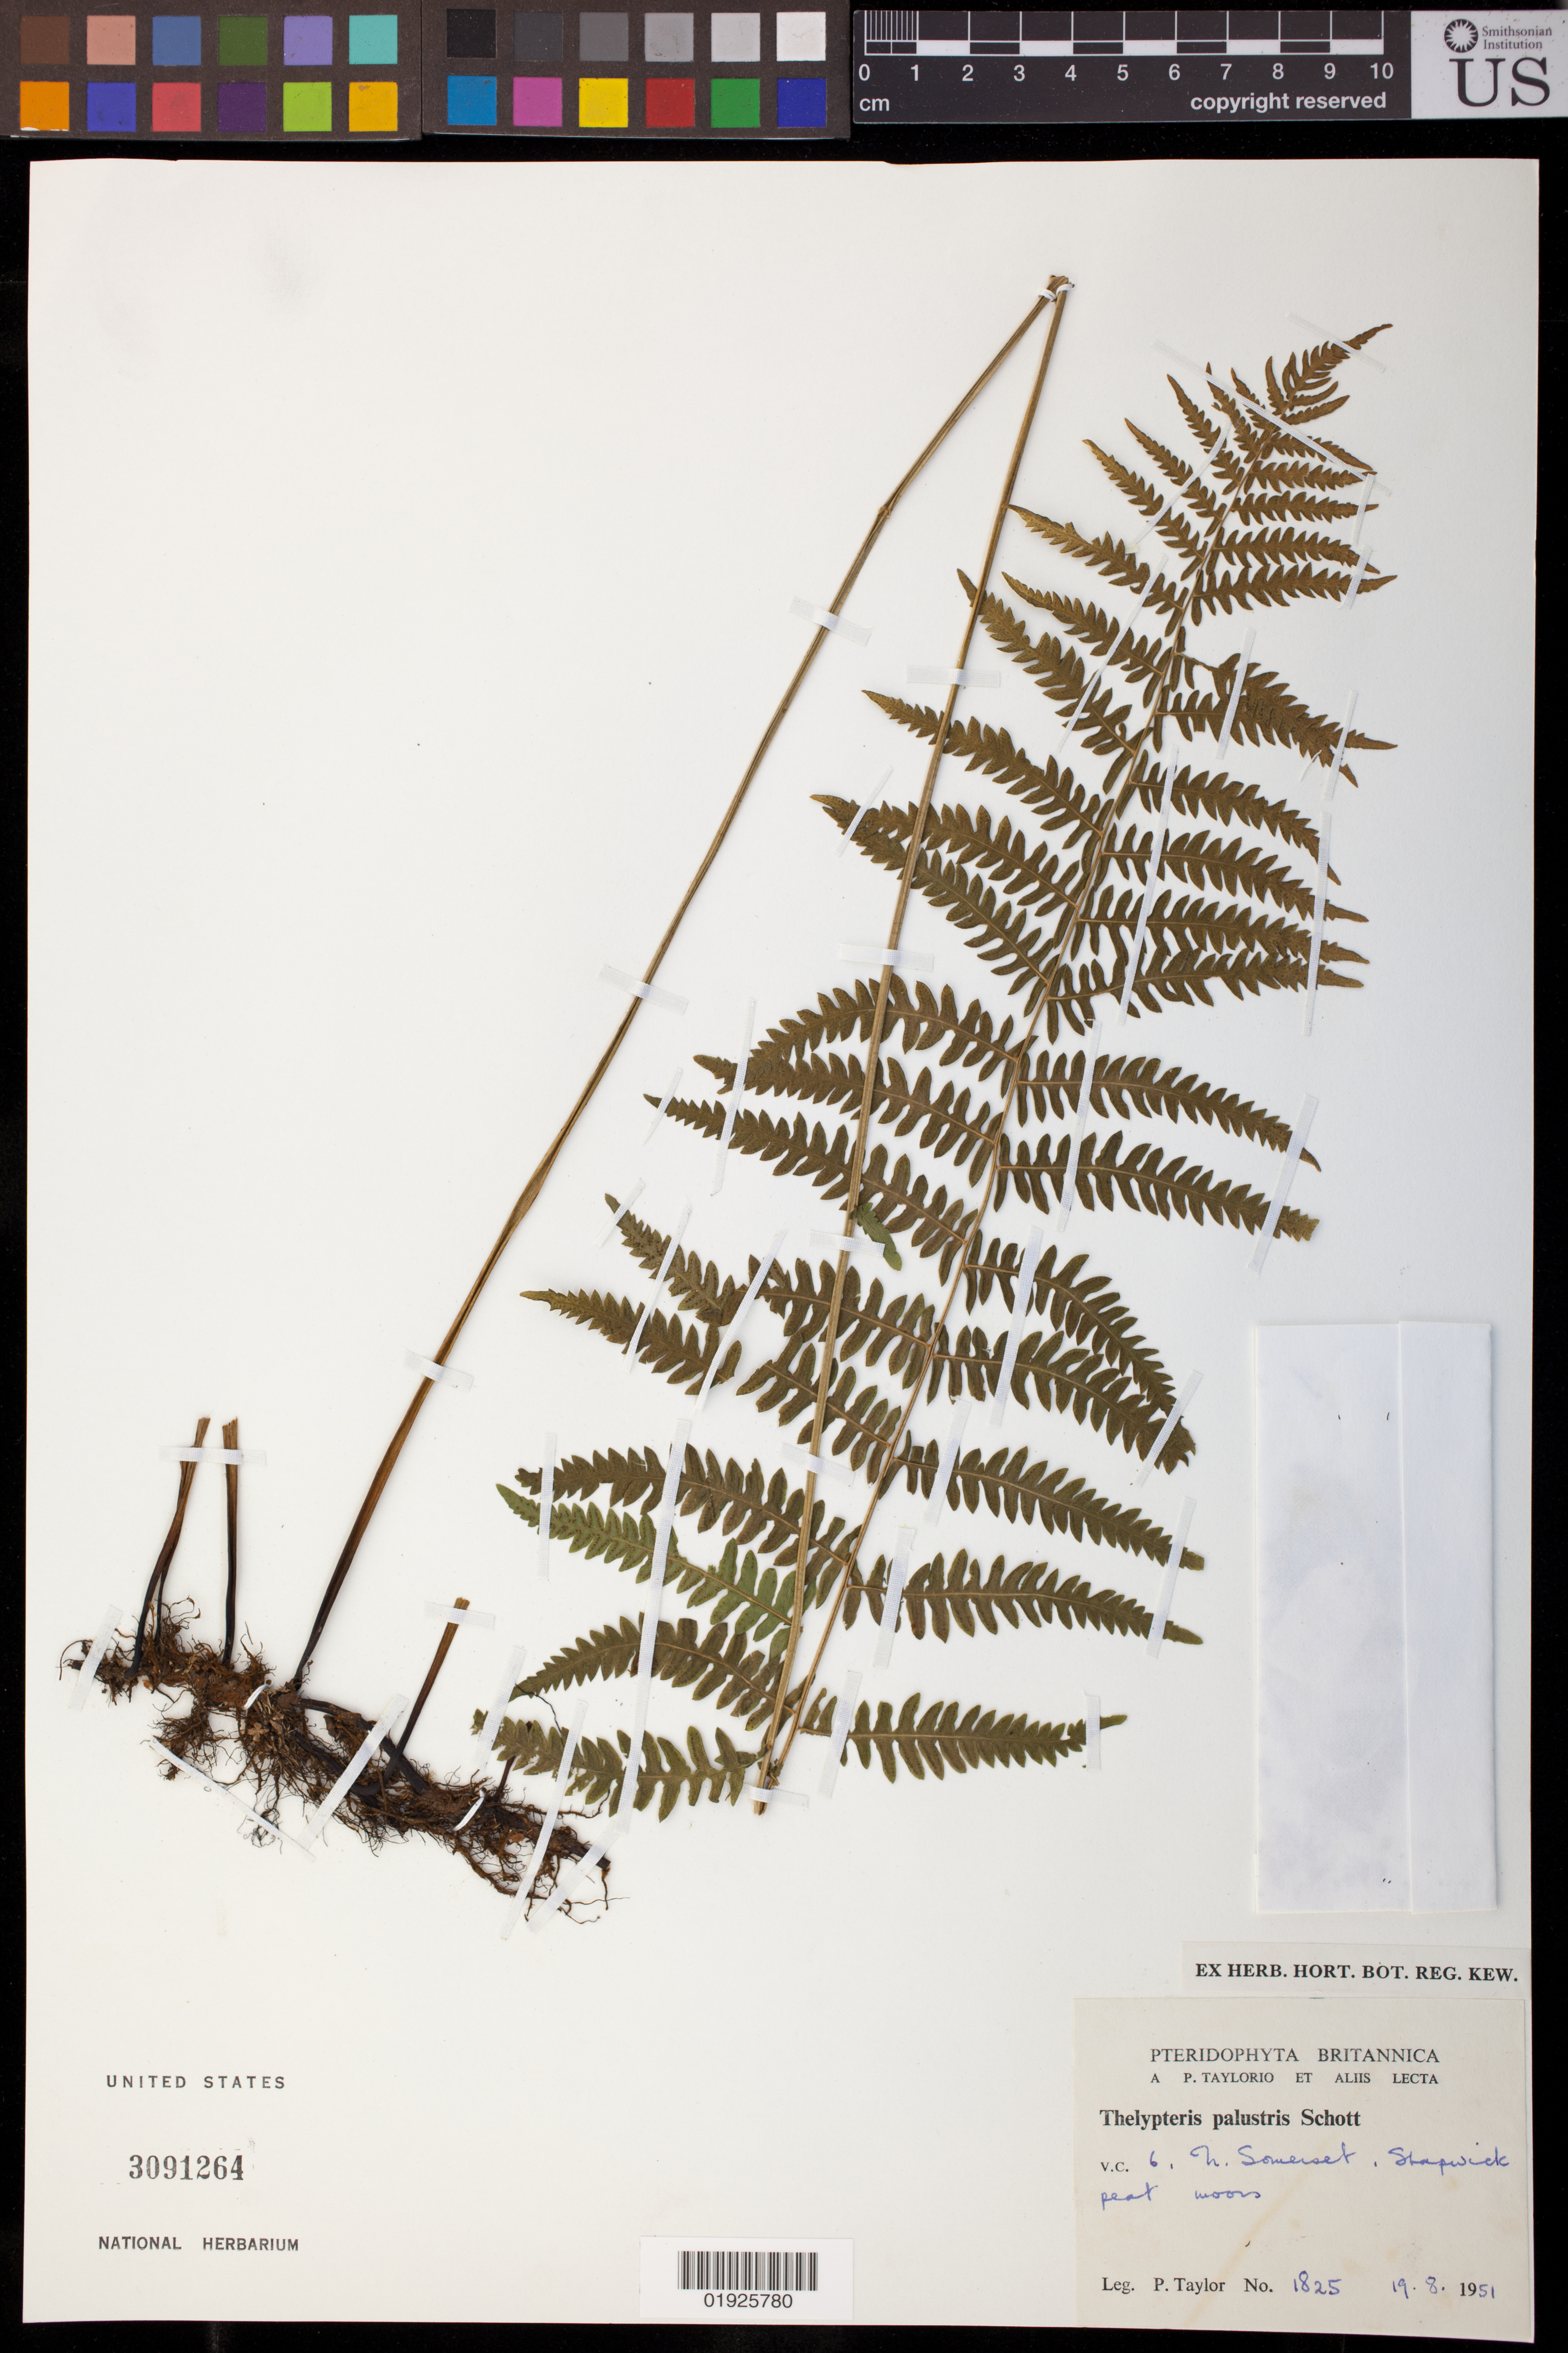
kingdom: Plantae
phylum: Tracheophyta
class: Polypodiopsida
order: Polypodiales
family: Thelypteridaceae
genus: Thelypteris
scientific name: Thelypteris palustris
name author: (Salisb.) Schott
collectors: P. Taylor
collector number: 1825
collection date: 1951-08-19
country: United Kingdom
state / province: England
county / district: Somerset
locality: Shapwick.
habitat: Peat moor.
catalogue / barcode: US 3091264